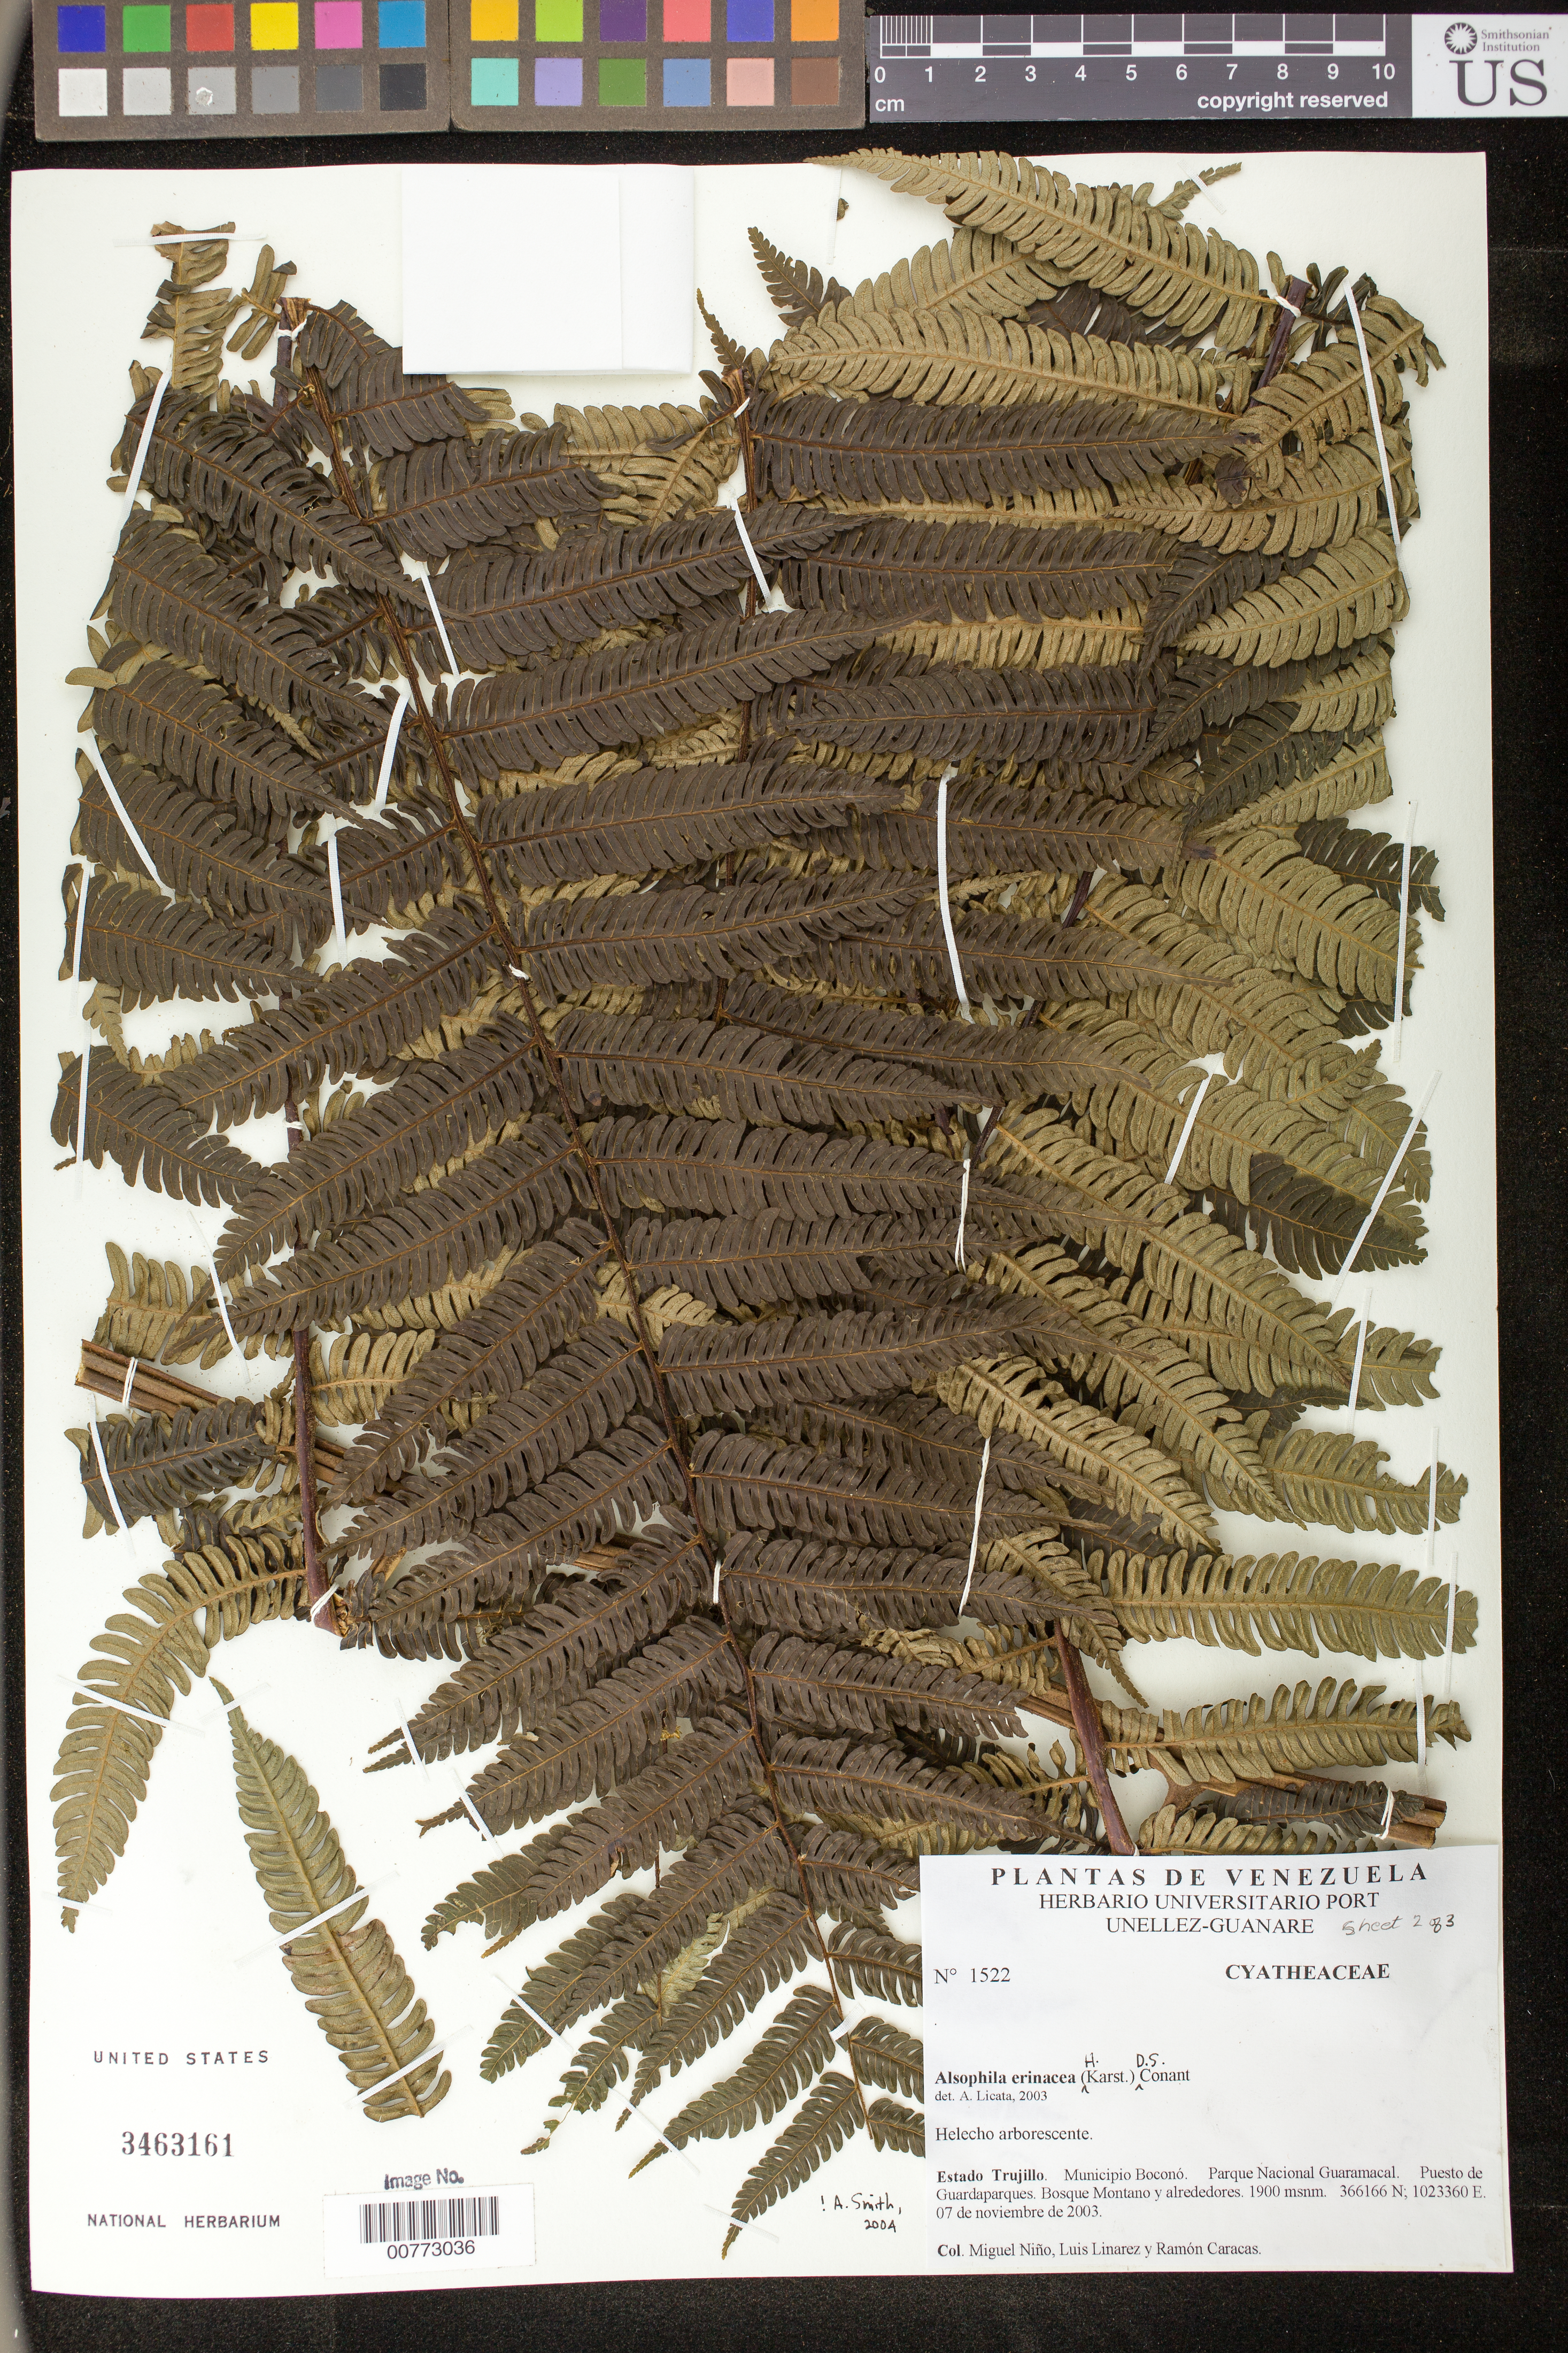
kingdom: Plantae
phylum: Tracheophyta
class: Polypodiopsida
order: Cyatheales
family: Cyatheaceae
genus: Alsophila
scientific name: Alsophila erinacea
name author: (H. Karst.) D.S. Conant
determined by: Licata, A., (PORT), Univ. Nac. Exp. de los Llanos Ezequiel Zamora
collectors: S. M. Niño, L. Linárez & R. Caracas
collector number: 1522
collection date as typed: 07 Nov 2003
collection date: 2003-11-07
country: Venezuela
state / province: Trujillo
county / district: Boconó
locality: Parque Nacional Guaramacal. Puesto de Guardaparques.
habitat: Bosque montano y alrededores.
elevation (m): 1900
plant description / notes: PORT, US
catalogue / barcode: US 3463161